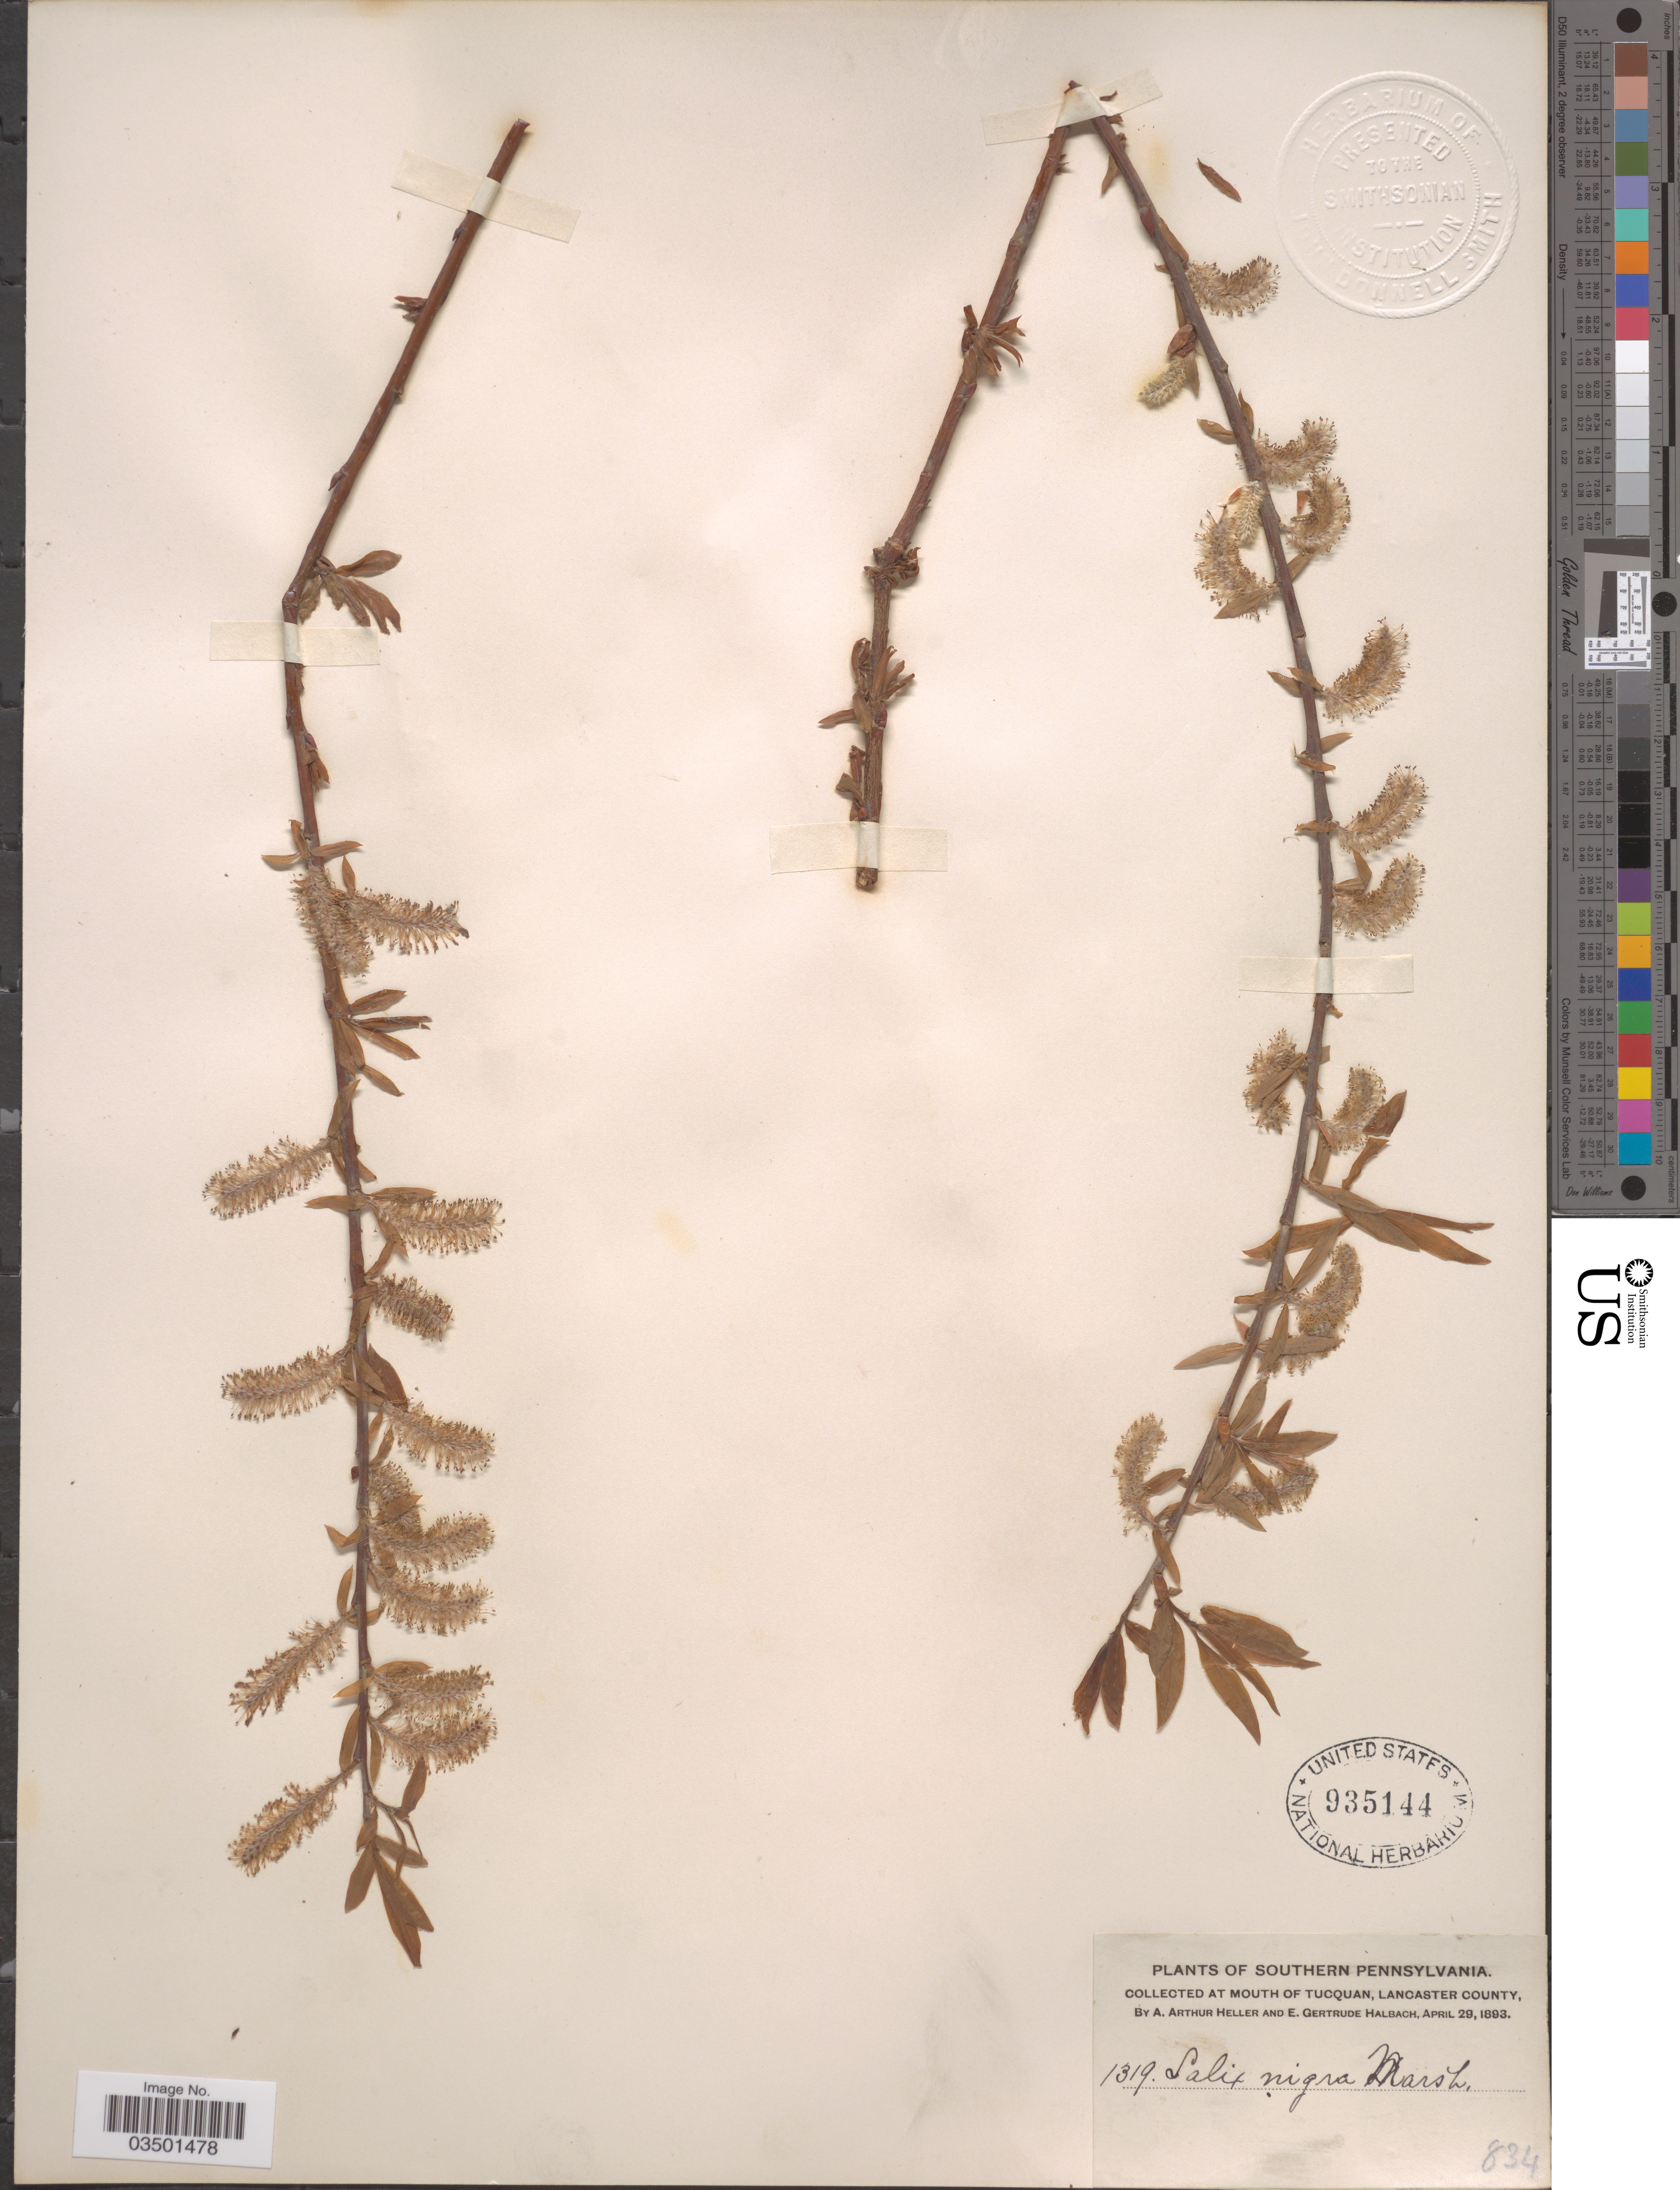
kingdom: Plantae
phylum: Tracheophyta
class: Magnoliopsida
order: Malpighiales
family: Salicaceae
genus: Salix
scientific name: Salix nigra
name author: Marshall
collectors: A. A. Heller & E. G. Halbach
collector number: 1319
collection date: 1893-04-29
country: United States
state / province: Pennsylvania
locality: Southern Pennsylvania. At mouth of Tucquan, Lancaster County.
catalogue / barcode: US 935144